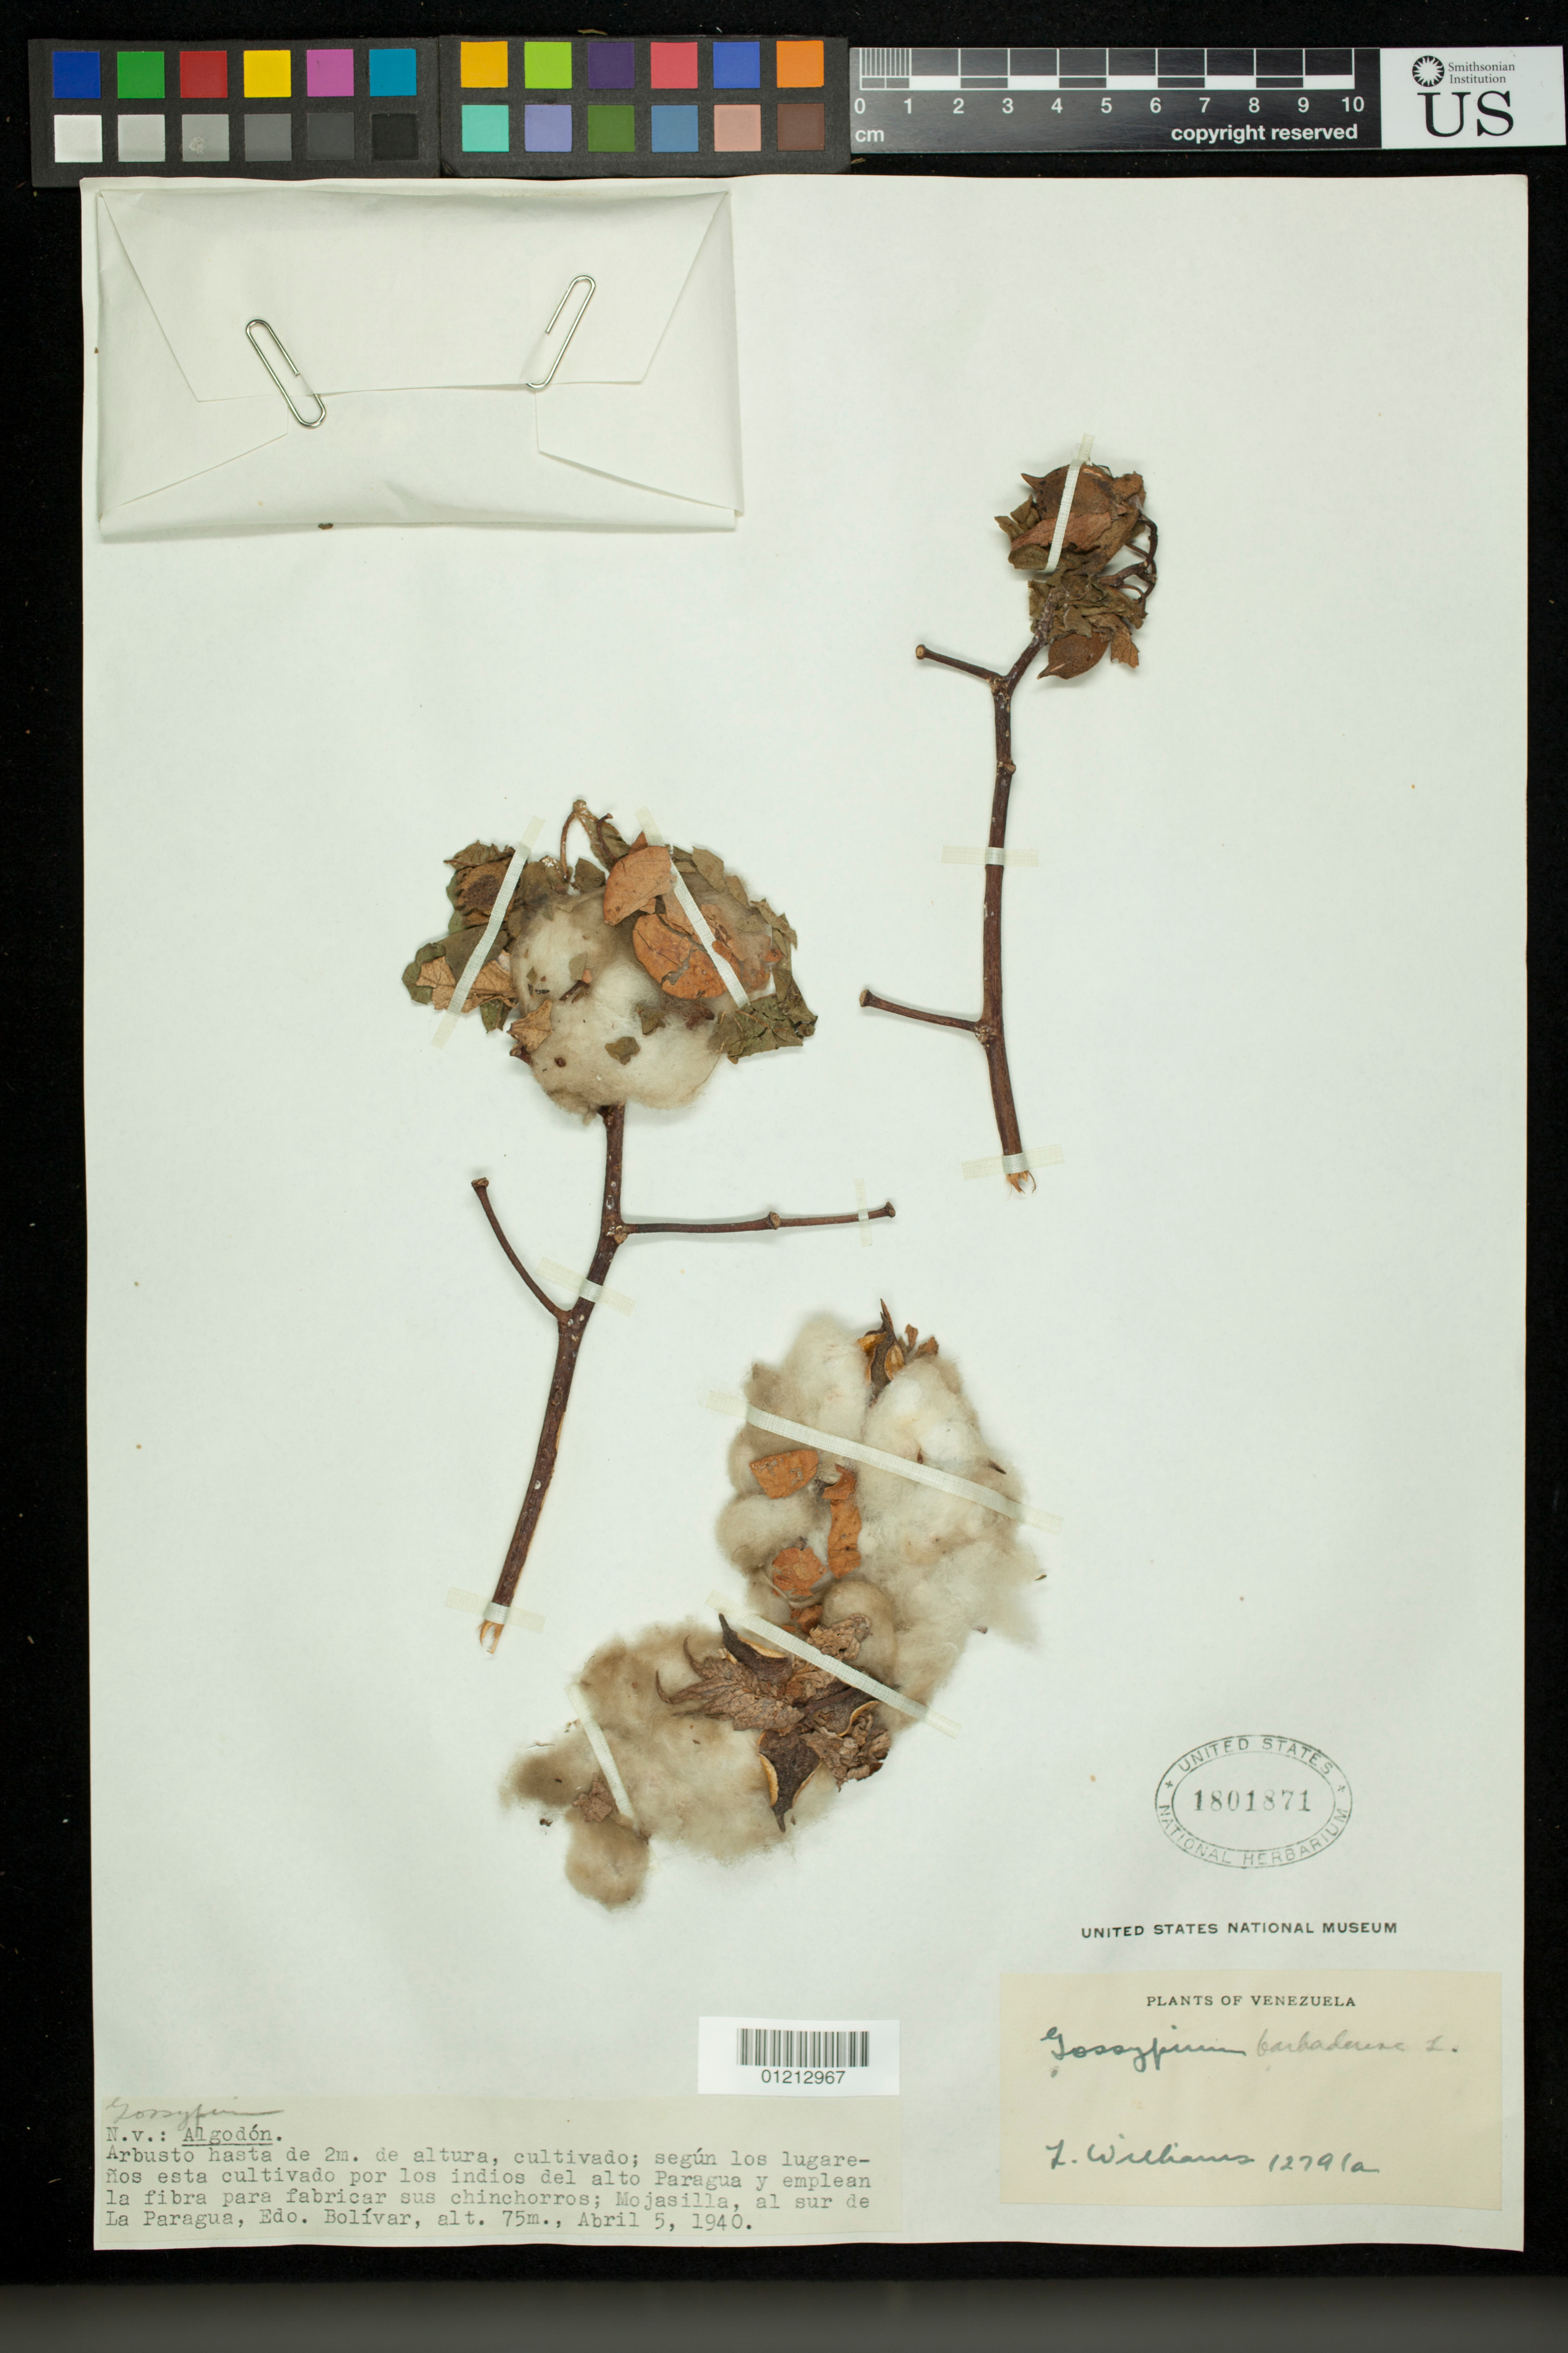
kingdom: Plantae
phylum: Tracheophyta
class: Magnoliopsida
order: Malvales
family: Malvaceae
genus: Gossypium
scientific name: Gossypium barbadense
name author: L.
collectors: L. Williams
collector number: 12791a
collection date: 1940-04-05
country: Venezuela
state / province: Bolivar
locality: Mojasilla, al sur de La Paragua.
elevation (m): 75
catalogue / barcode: US 1801871